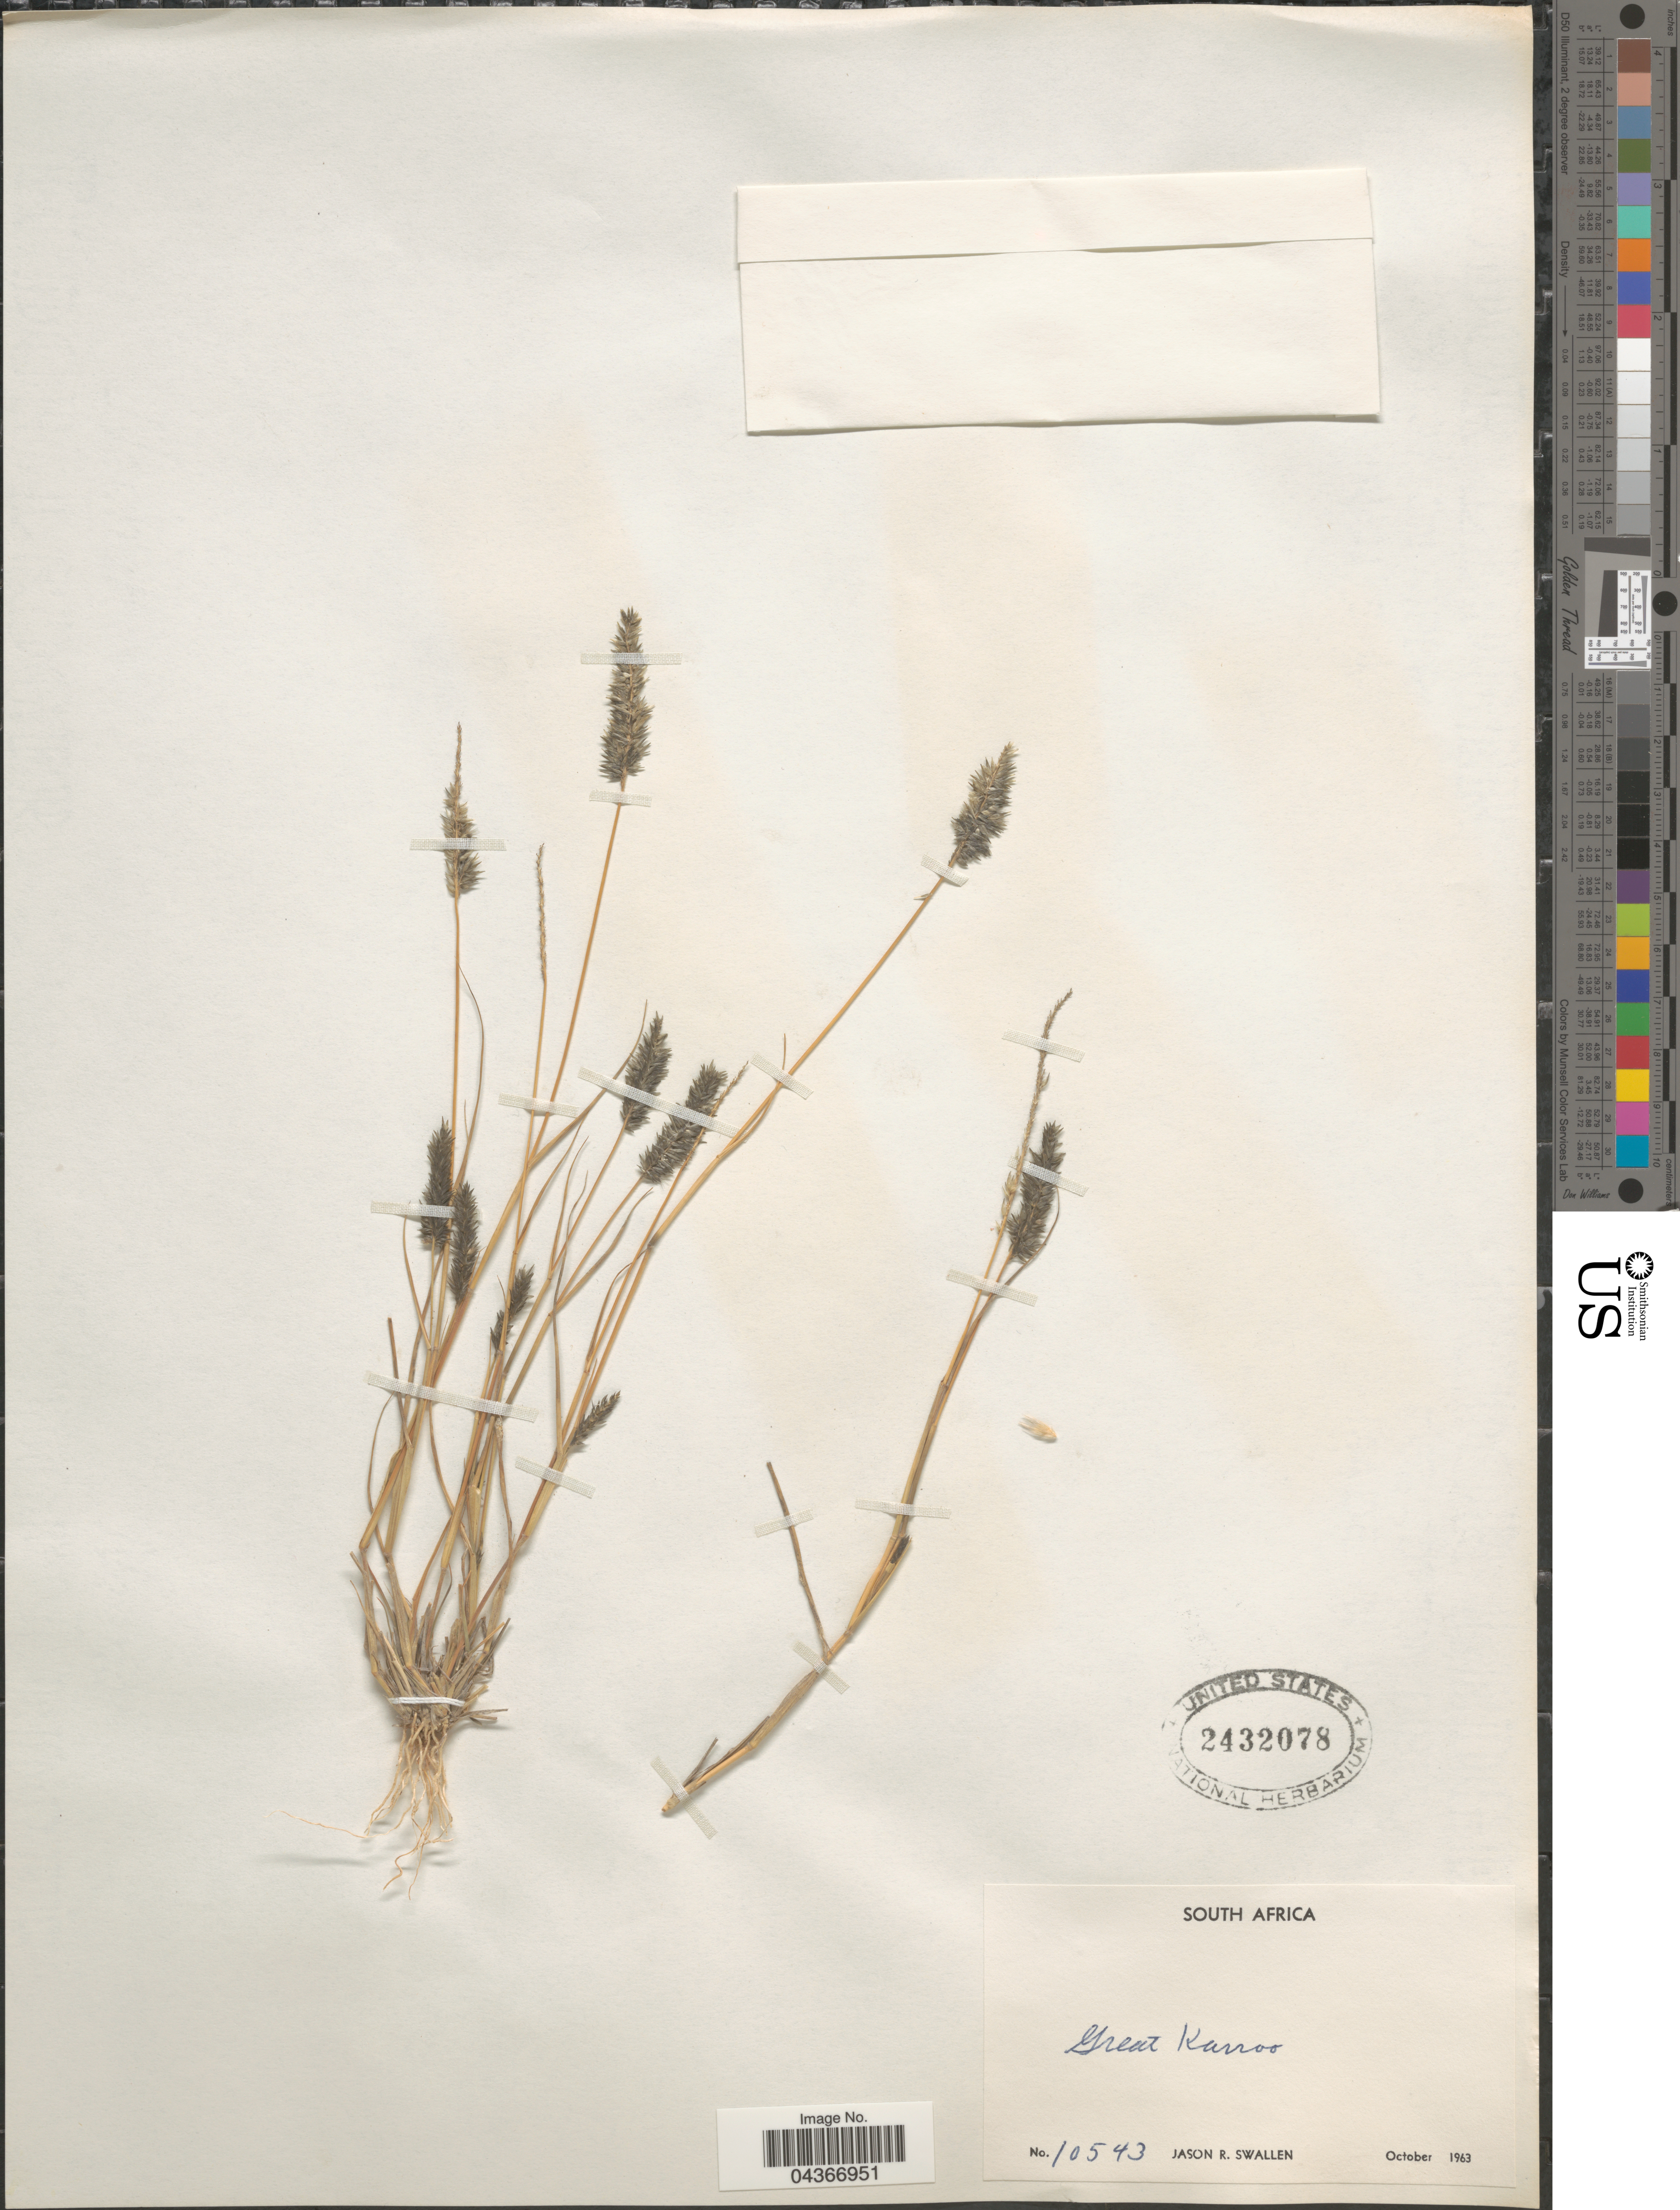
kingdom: Plantae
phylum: Tracheophyta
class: Liliopsida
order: Poales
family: Poaceae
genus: Enneapogon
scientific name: Enneapogon sp.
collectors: J. R. Swallen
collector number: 10543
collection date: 1963-10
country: South Africa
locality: Great Karroo.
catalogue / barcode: US 2432078